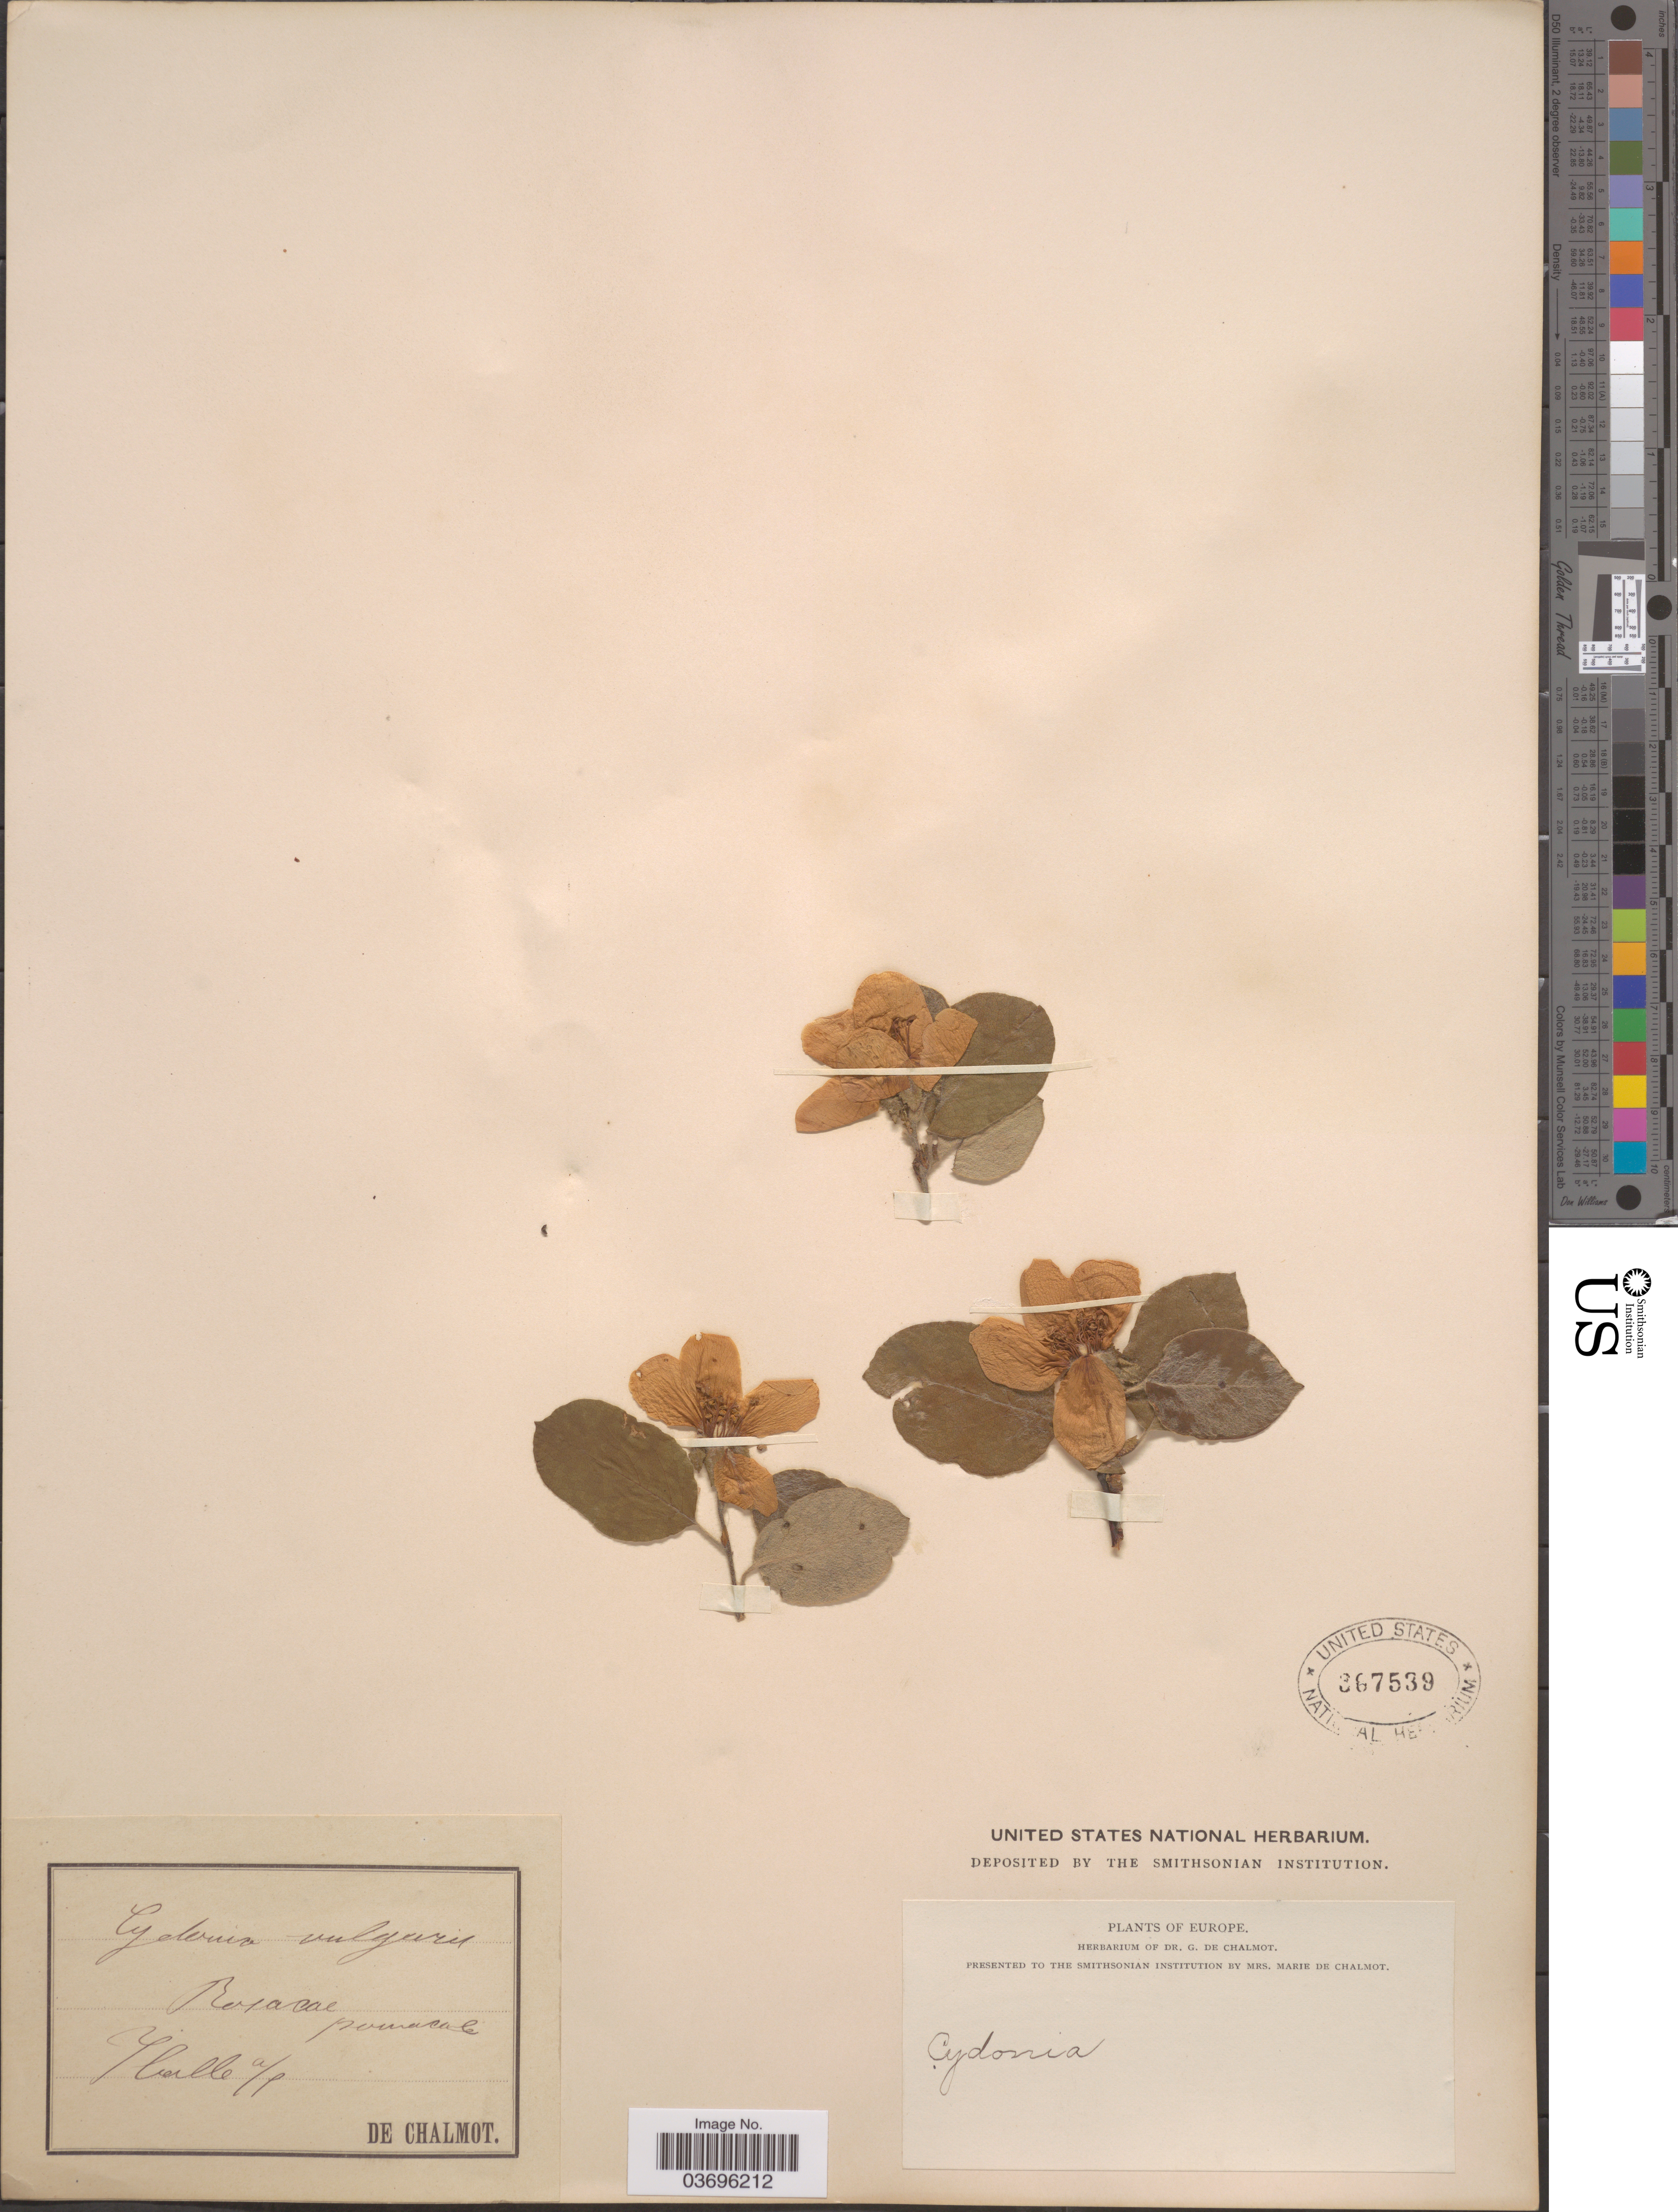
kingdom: Plantae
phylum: Tracheophyta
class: Magnoliopsida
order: Rosales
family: Rosaceae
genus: Cydonia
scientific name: Cydonia vulgaris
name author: Pers.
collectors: G. de Chalmot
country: Germany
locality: Europe. Halle a/s. [interpreted]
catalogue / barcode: US 367539